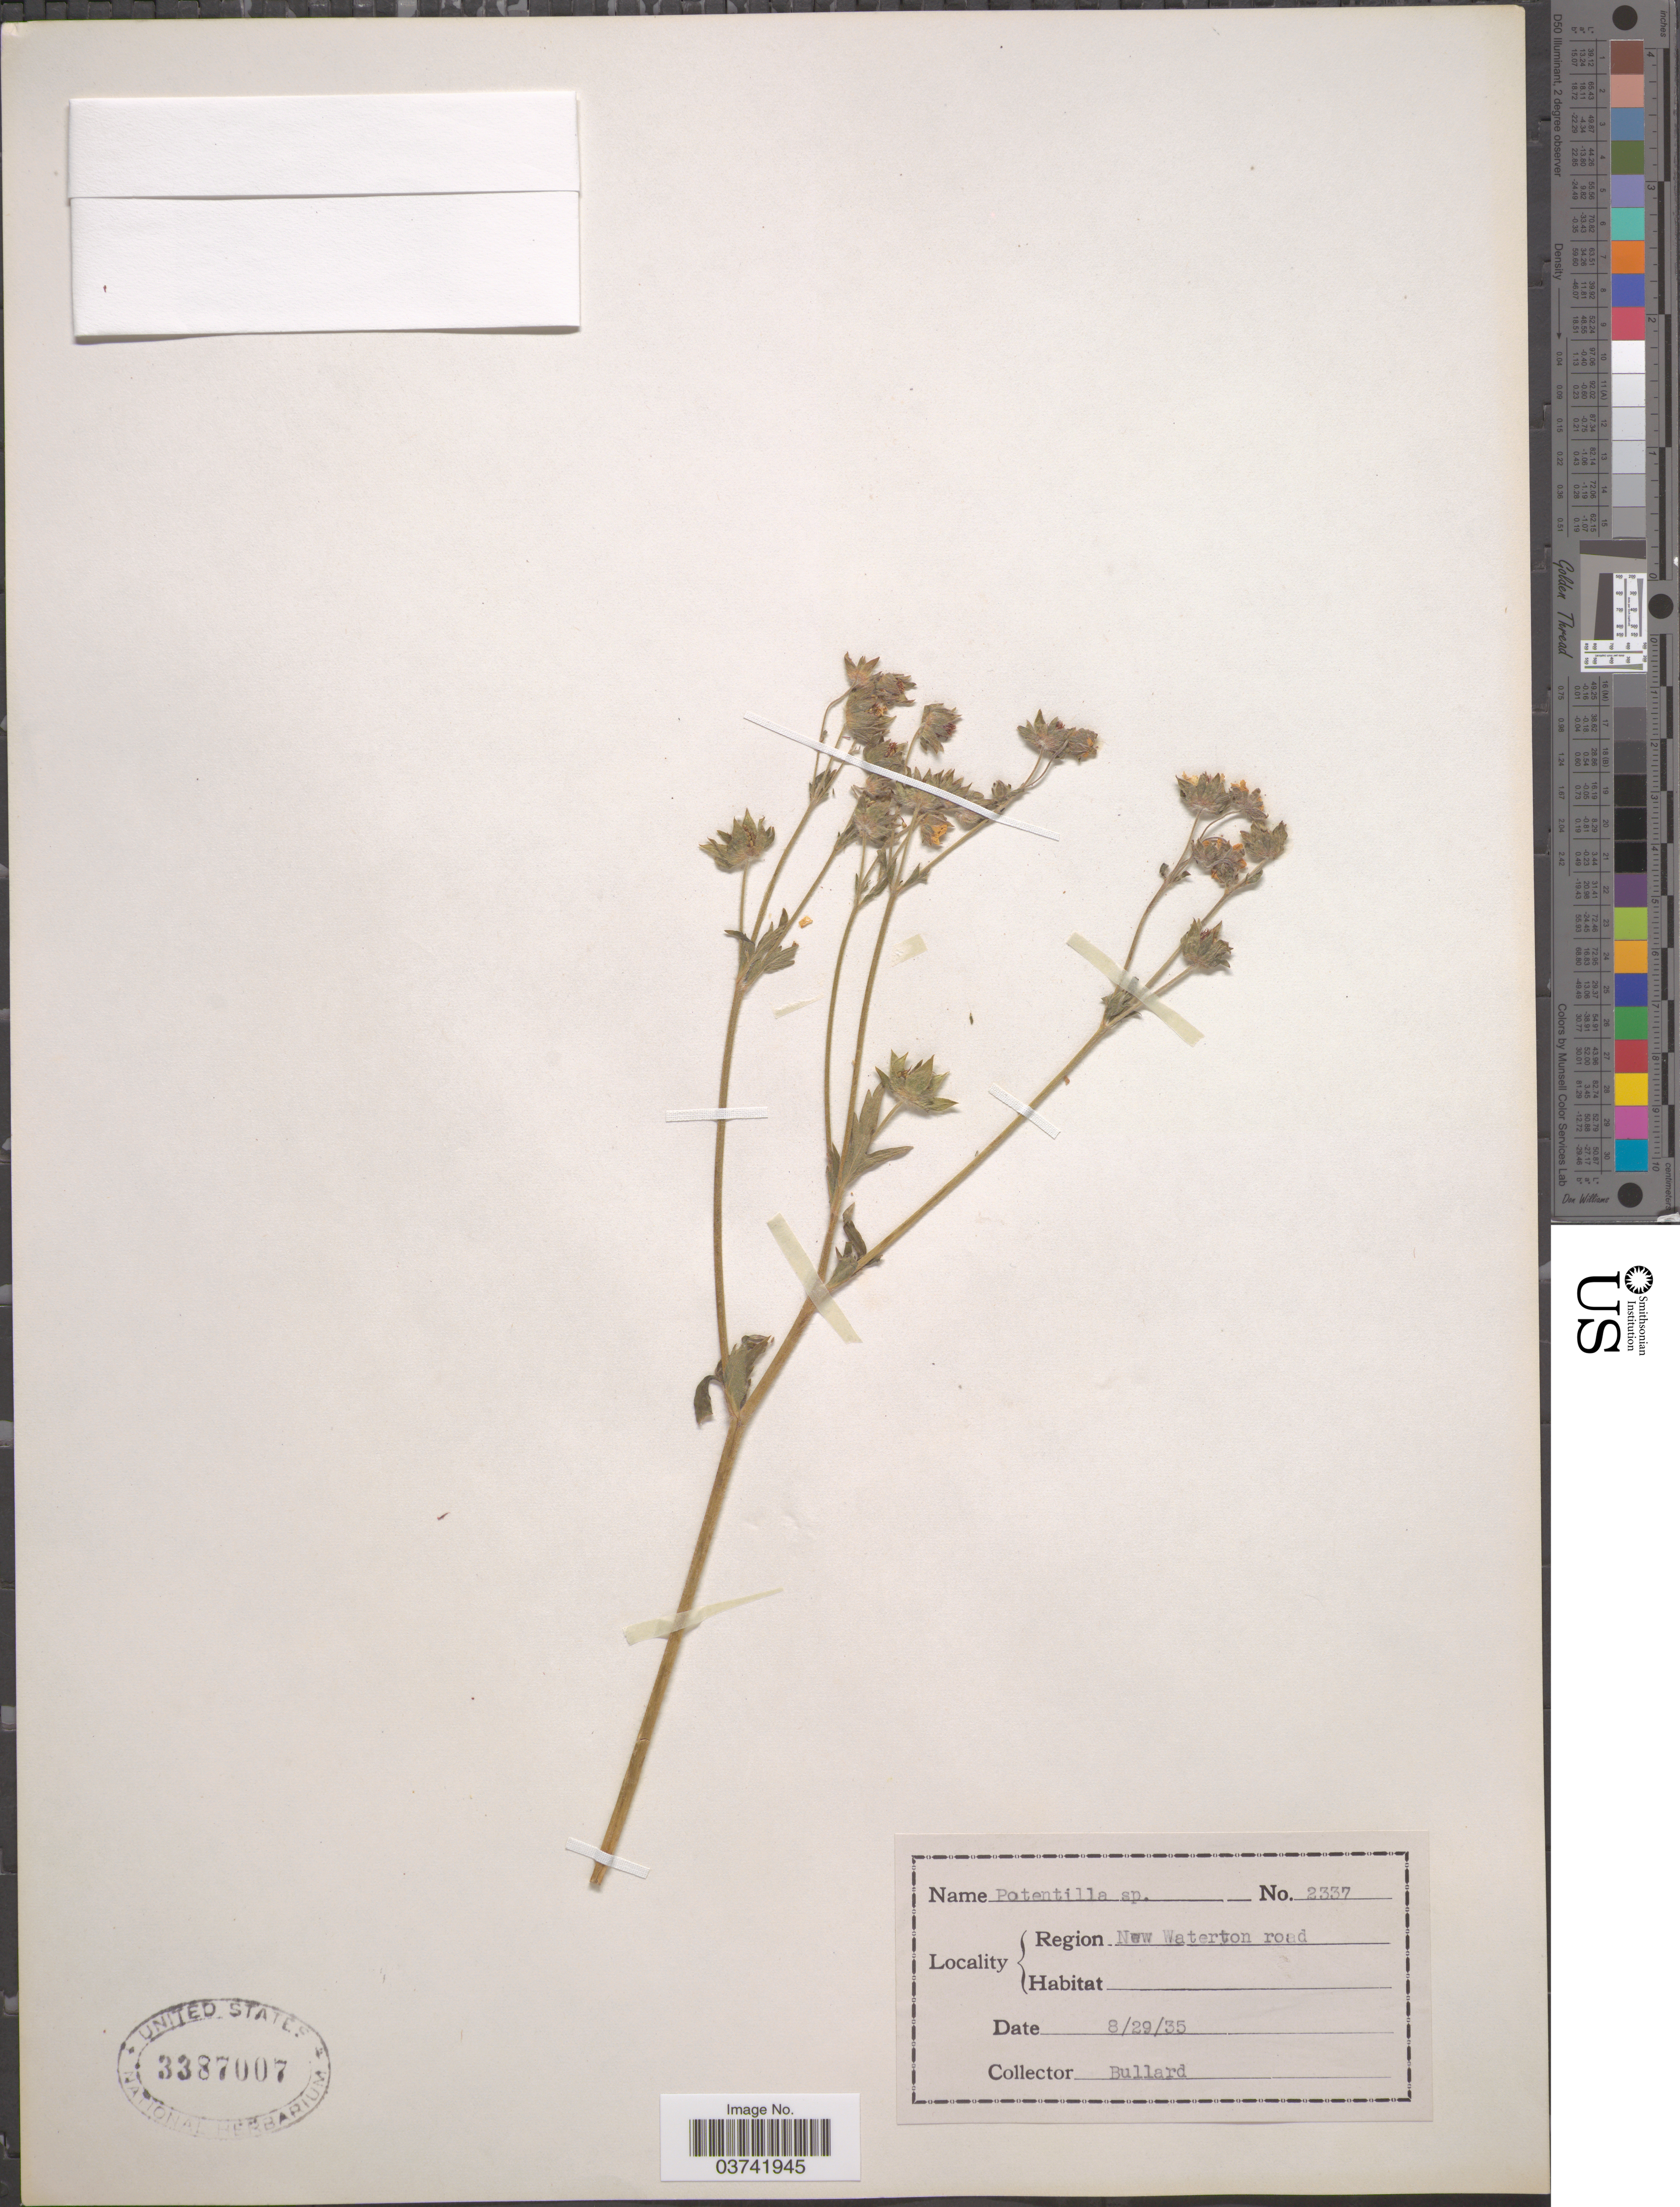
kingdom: Plantae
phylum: Tracheophyta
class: Magnoliopsida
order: Rosales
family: Rosaceae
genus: Potentilla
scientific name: Potentilla sp.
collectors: Bullard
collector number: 2337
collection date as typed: Transcribed d/m/y: 29/8/35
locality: Regio New Waterton road.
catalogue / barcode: US 3387007